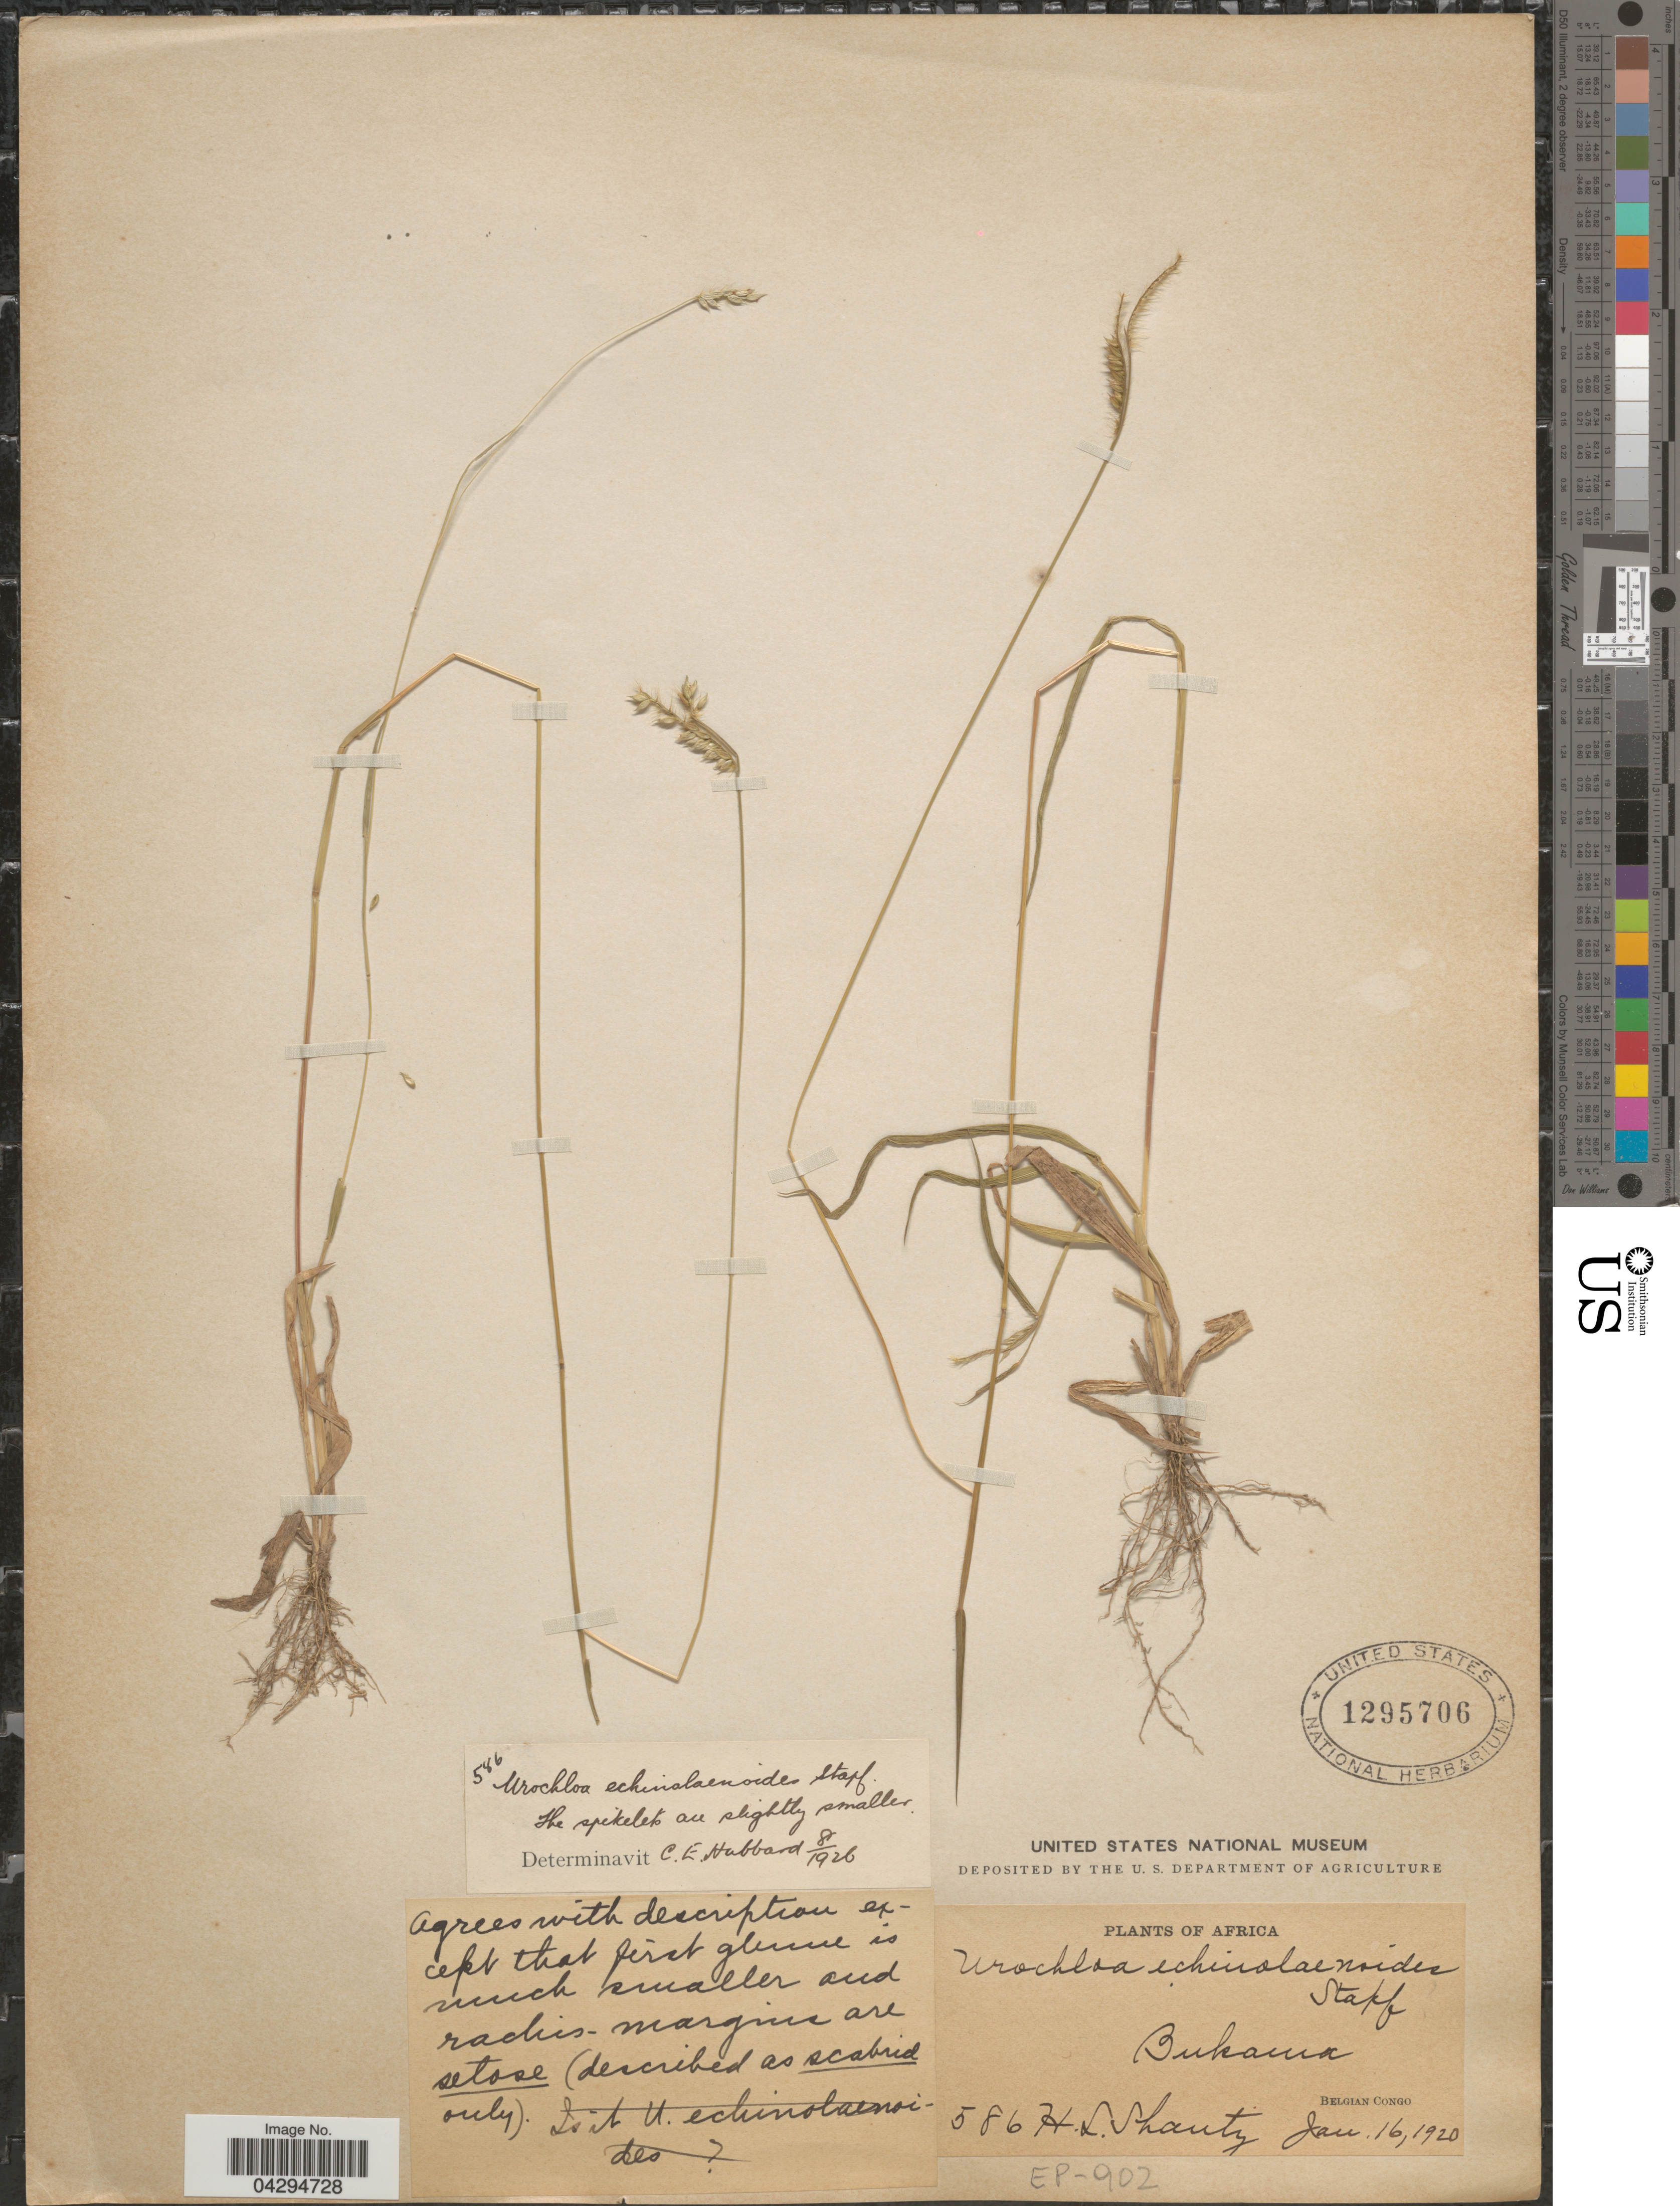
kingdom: Plantae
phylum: Tracheophyta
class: Liliopsida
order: Poales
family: Poaceae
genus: Urochloa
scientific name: Urochloa echinolaenoides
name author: Stapf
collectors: H. Shantz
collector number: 586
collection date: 1920-01-16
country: Congo, Democratic Republic of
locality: Bukama. Belgian Congo.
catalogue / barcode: US 1295706